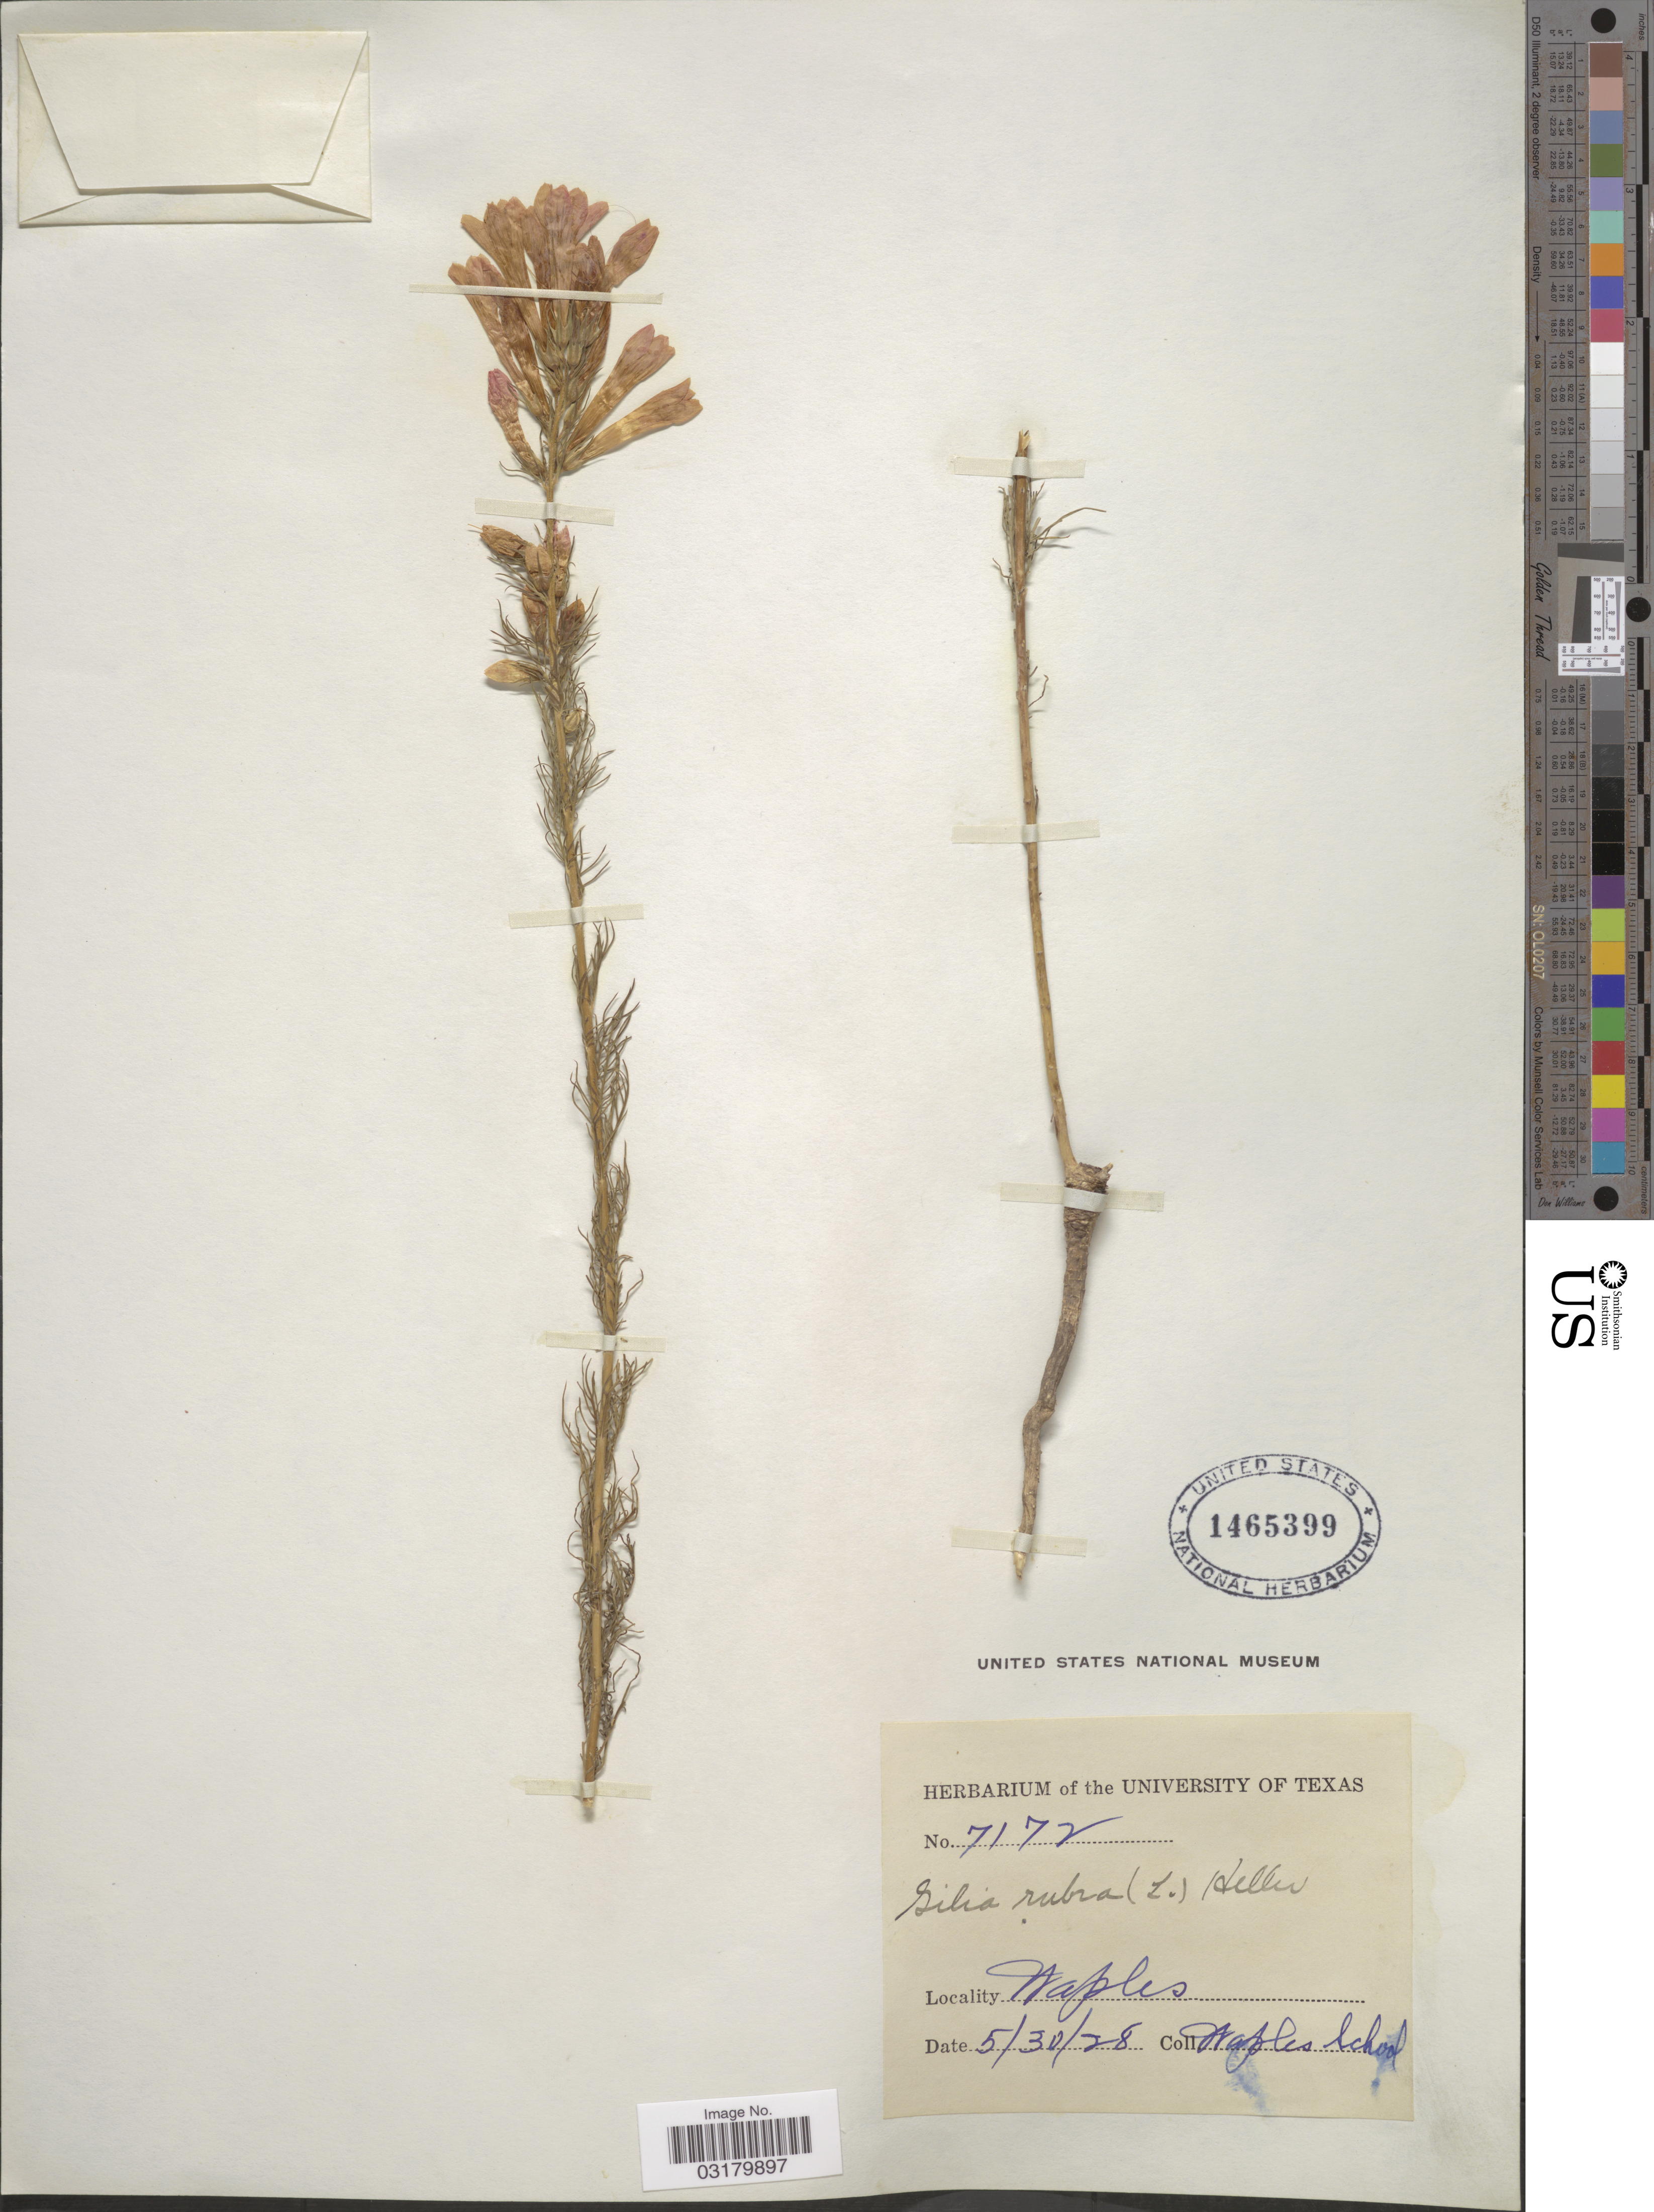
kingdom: Plantae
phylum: Tracheophyta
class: Magnoliopsida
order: Ericales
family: Polemoniaceae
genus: Ipomopsis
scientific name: Ipomopsis rubra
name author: (L.) Wherry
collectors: Waples School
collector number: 7172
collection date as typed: Transcribed d/m/y: 30/5/28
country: United States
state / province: Texas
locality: Waples.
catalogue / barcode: US 1465399